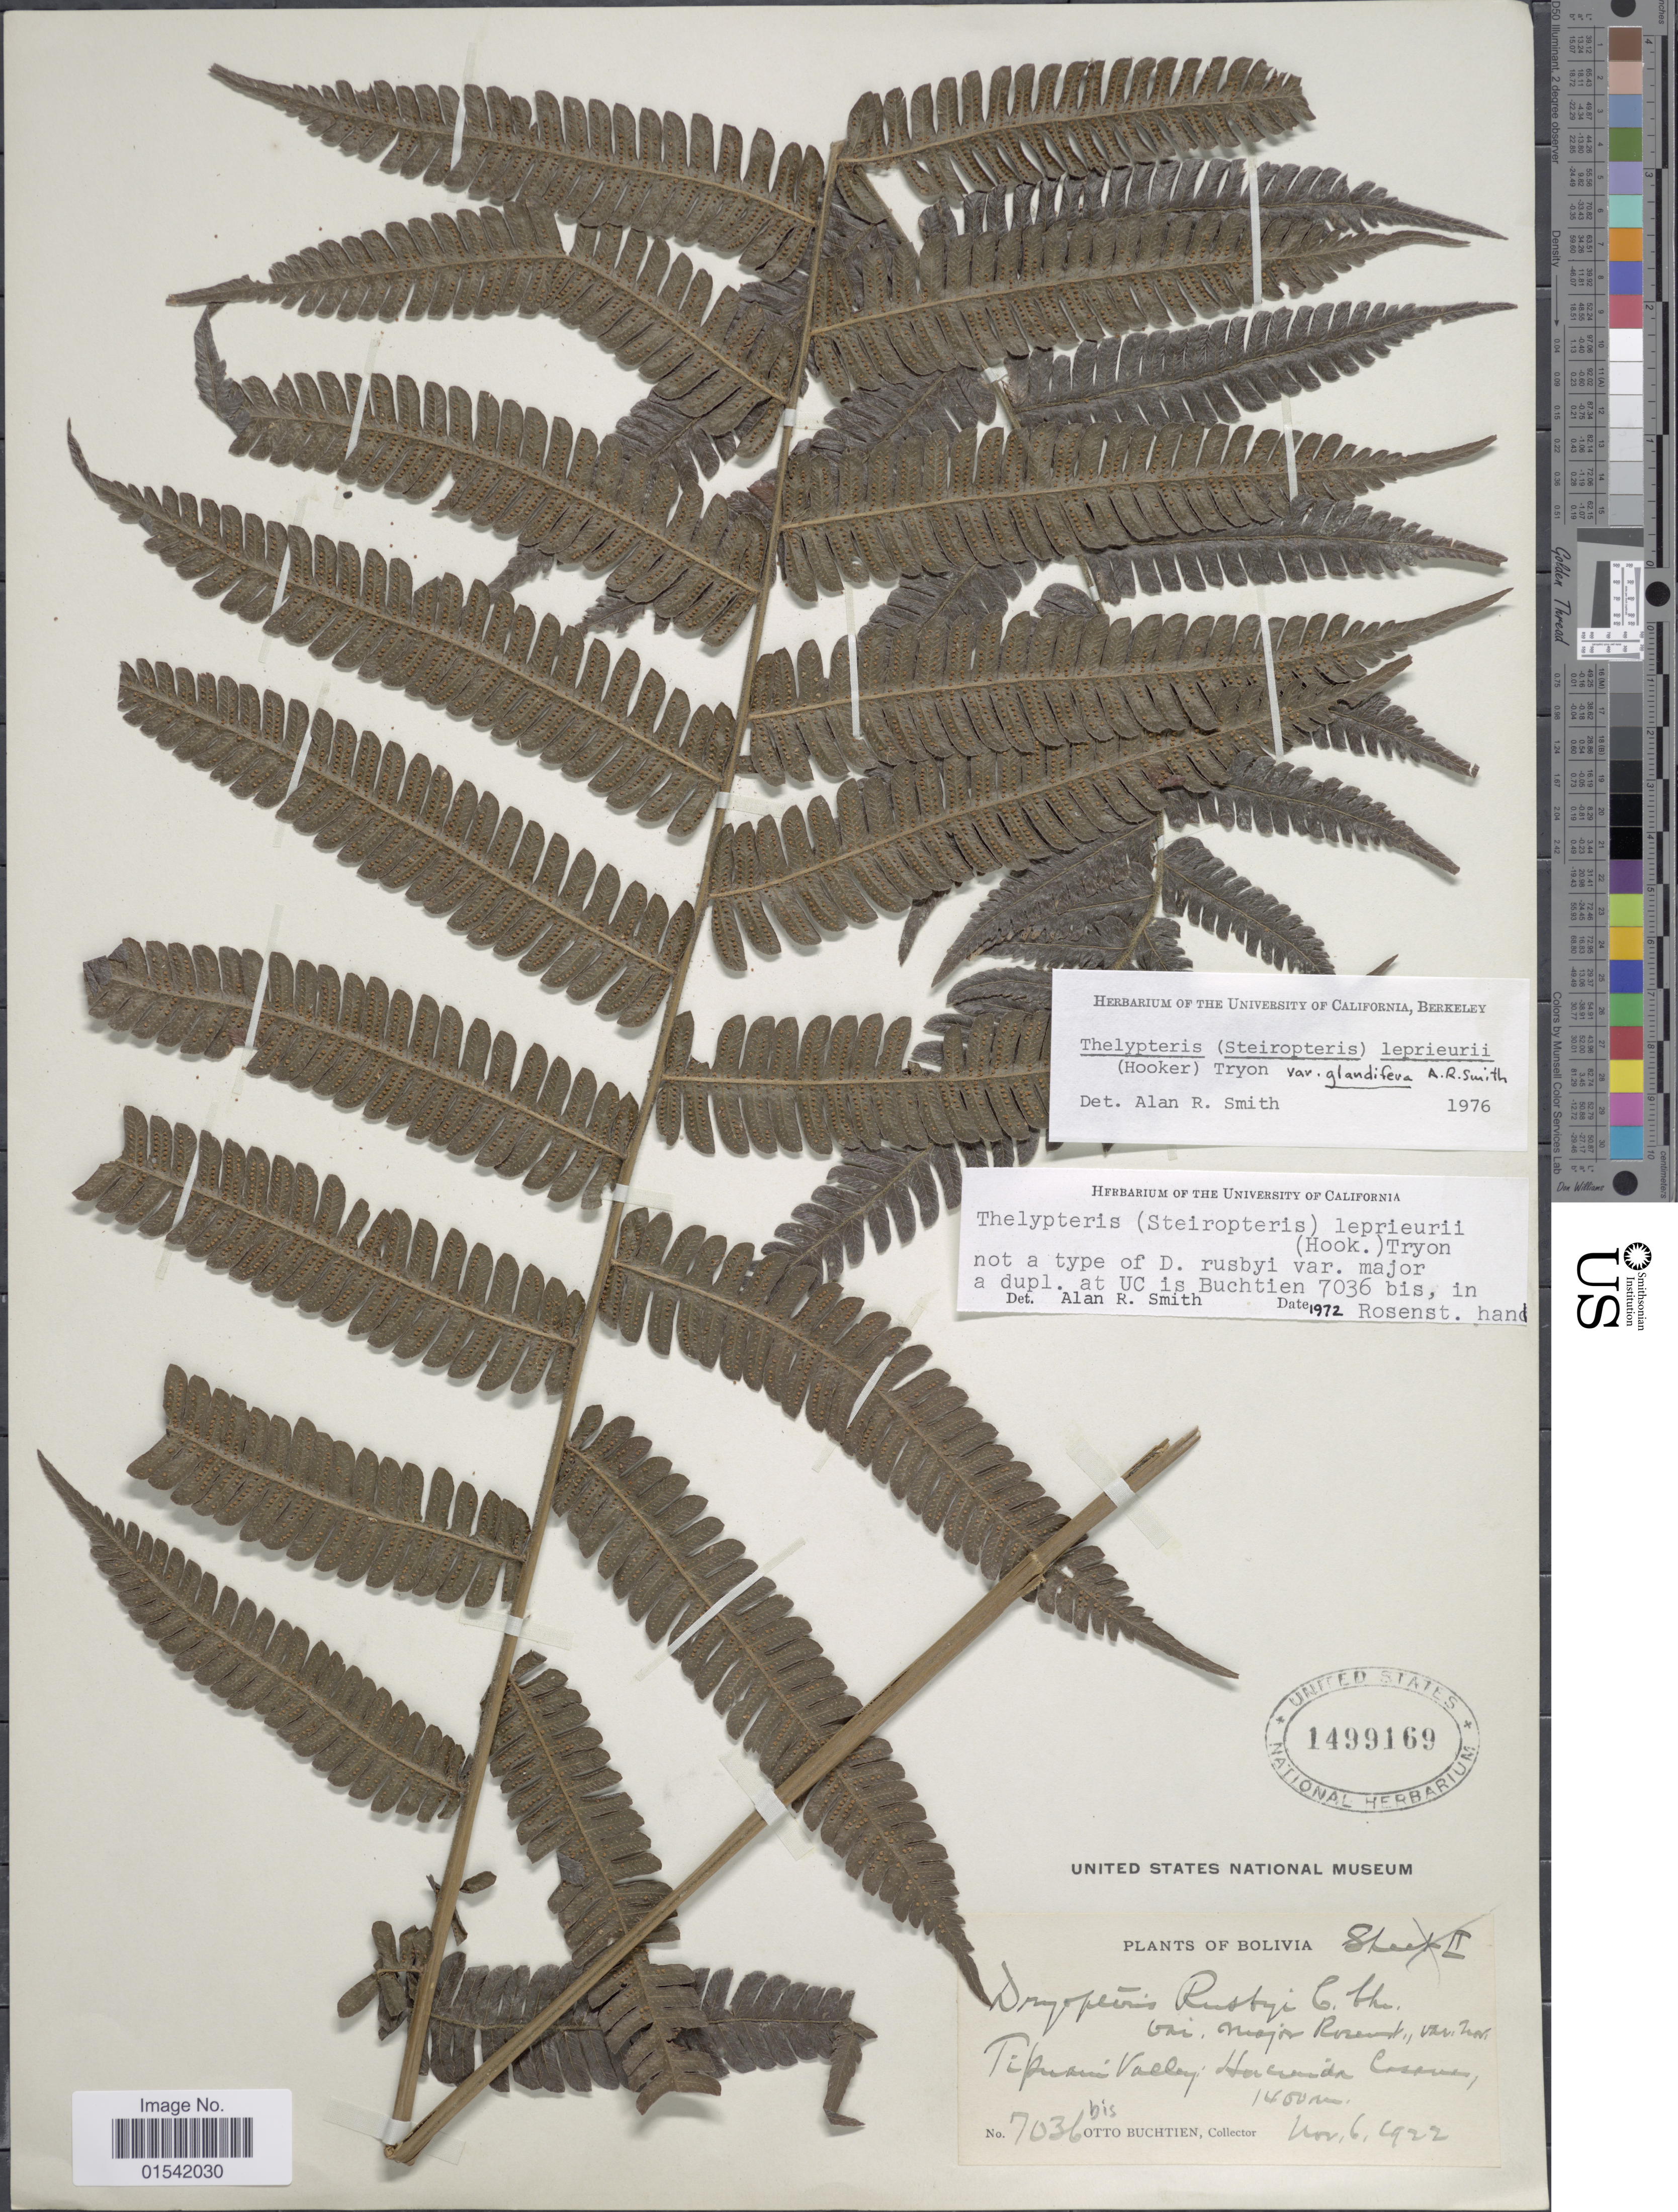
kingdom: Plantae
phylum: Tracheophyta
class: Polypodiopsida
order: Polypodiales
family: Thelypteridaceae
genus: Steiropteris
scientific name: Steiropteris leprieurii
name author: (Hook. f.) Pic. Serm.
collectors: O. Buchtien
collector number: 7036bis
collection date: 1922-11-06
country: Bolivia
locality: Tipuani Valley: Hacienda Casana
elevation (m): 1400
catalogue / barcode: US 1499169